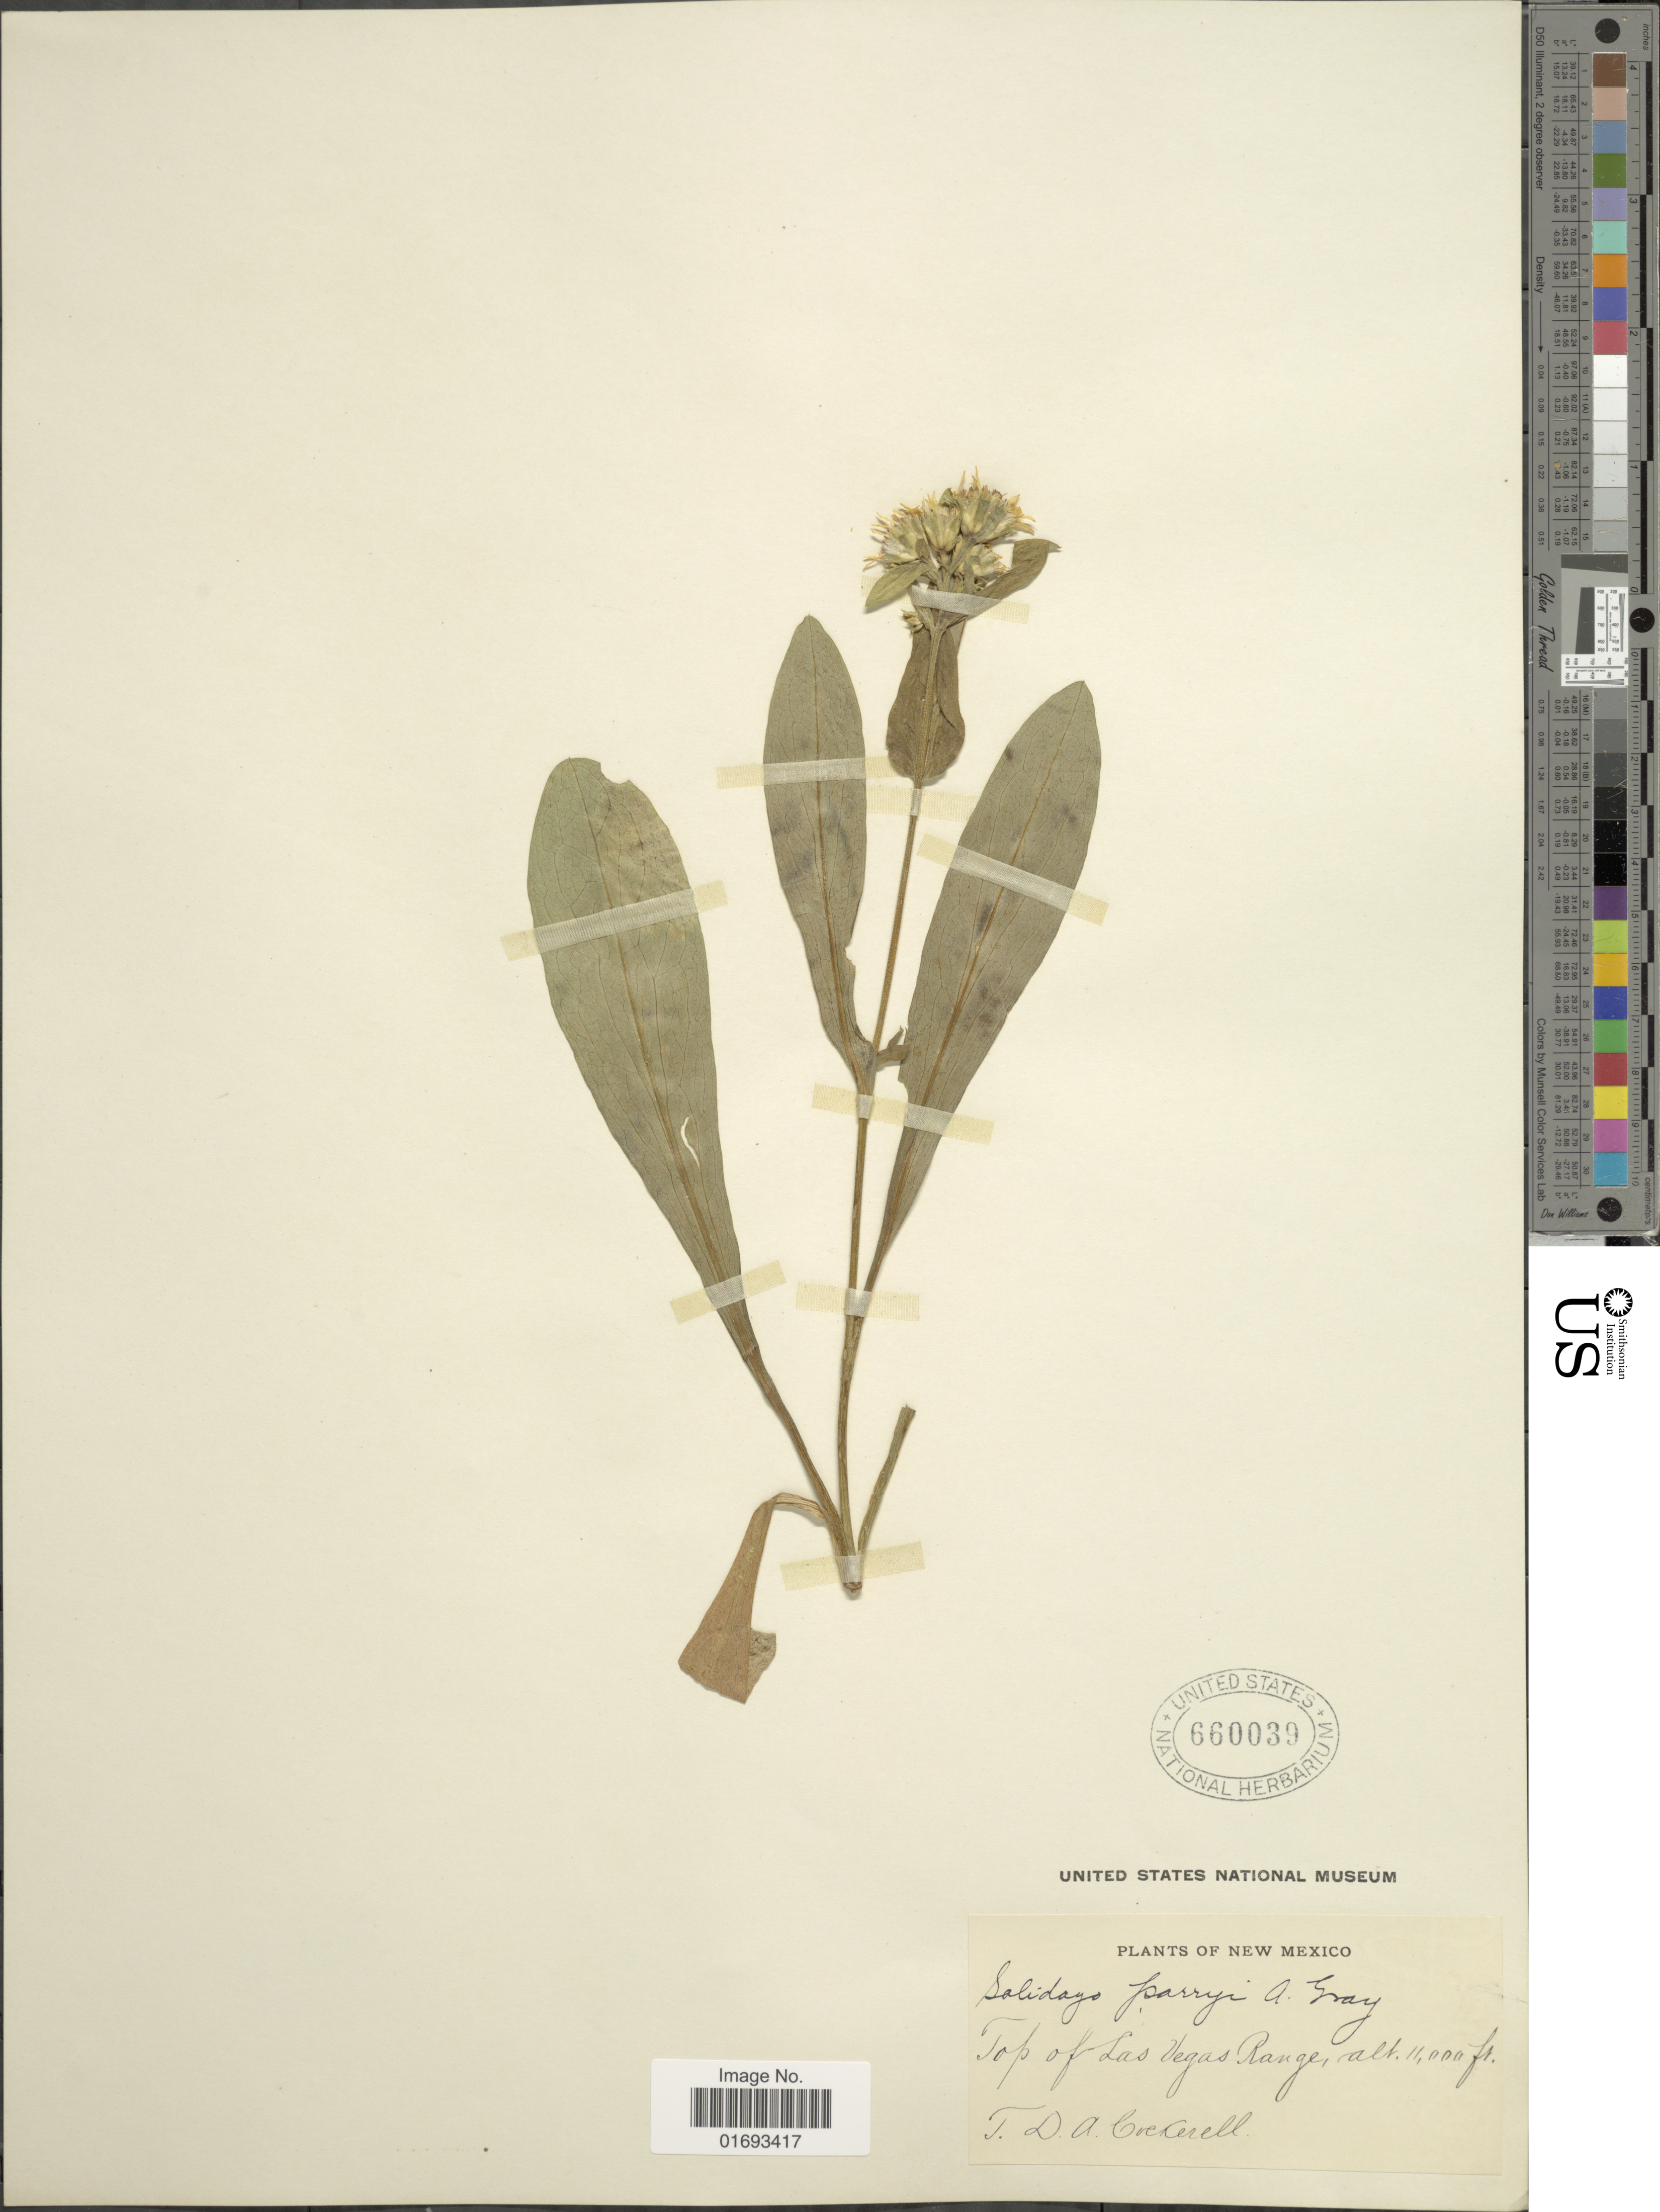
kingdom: Plantae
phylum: Tracheophyta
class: Magnoliopsida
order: Asterales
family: Asteraceae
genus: Oreochrysum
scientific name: Oreochrysum parryi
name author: (A. Gray) Rydb.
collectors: T. Cockerell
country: United States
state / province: New Mexico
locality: Top of Las Vegas Range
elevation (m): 3353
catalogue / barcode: US 660039